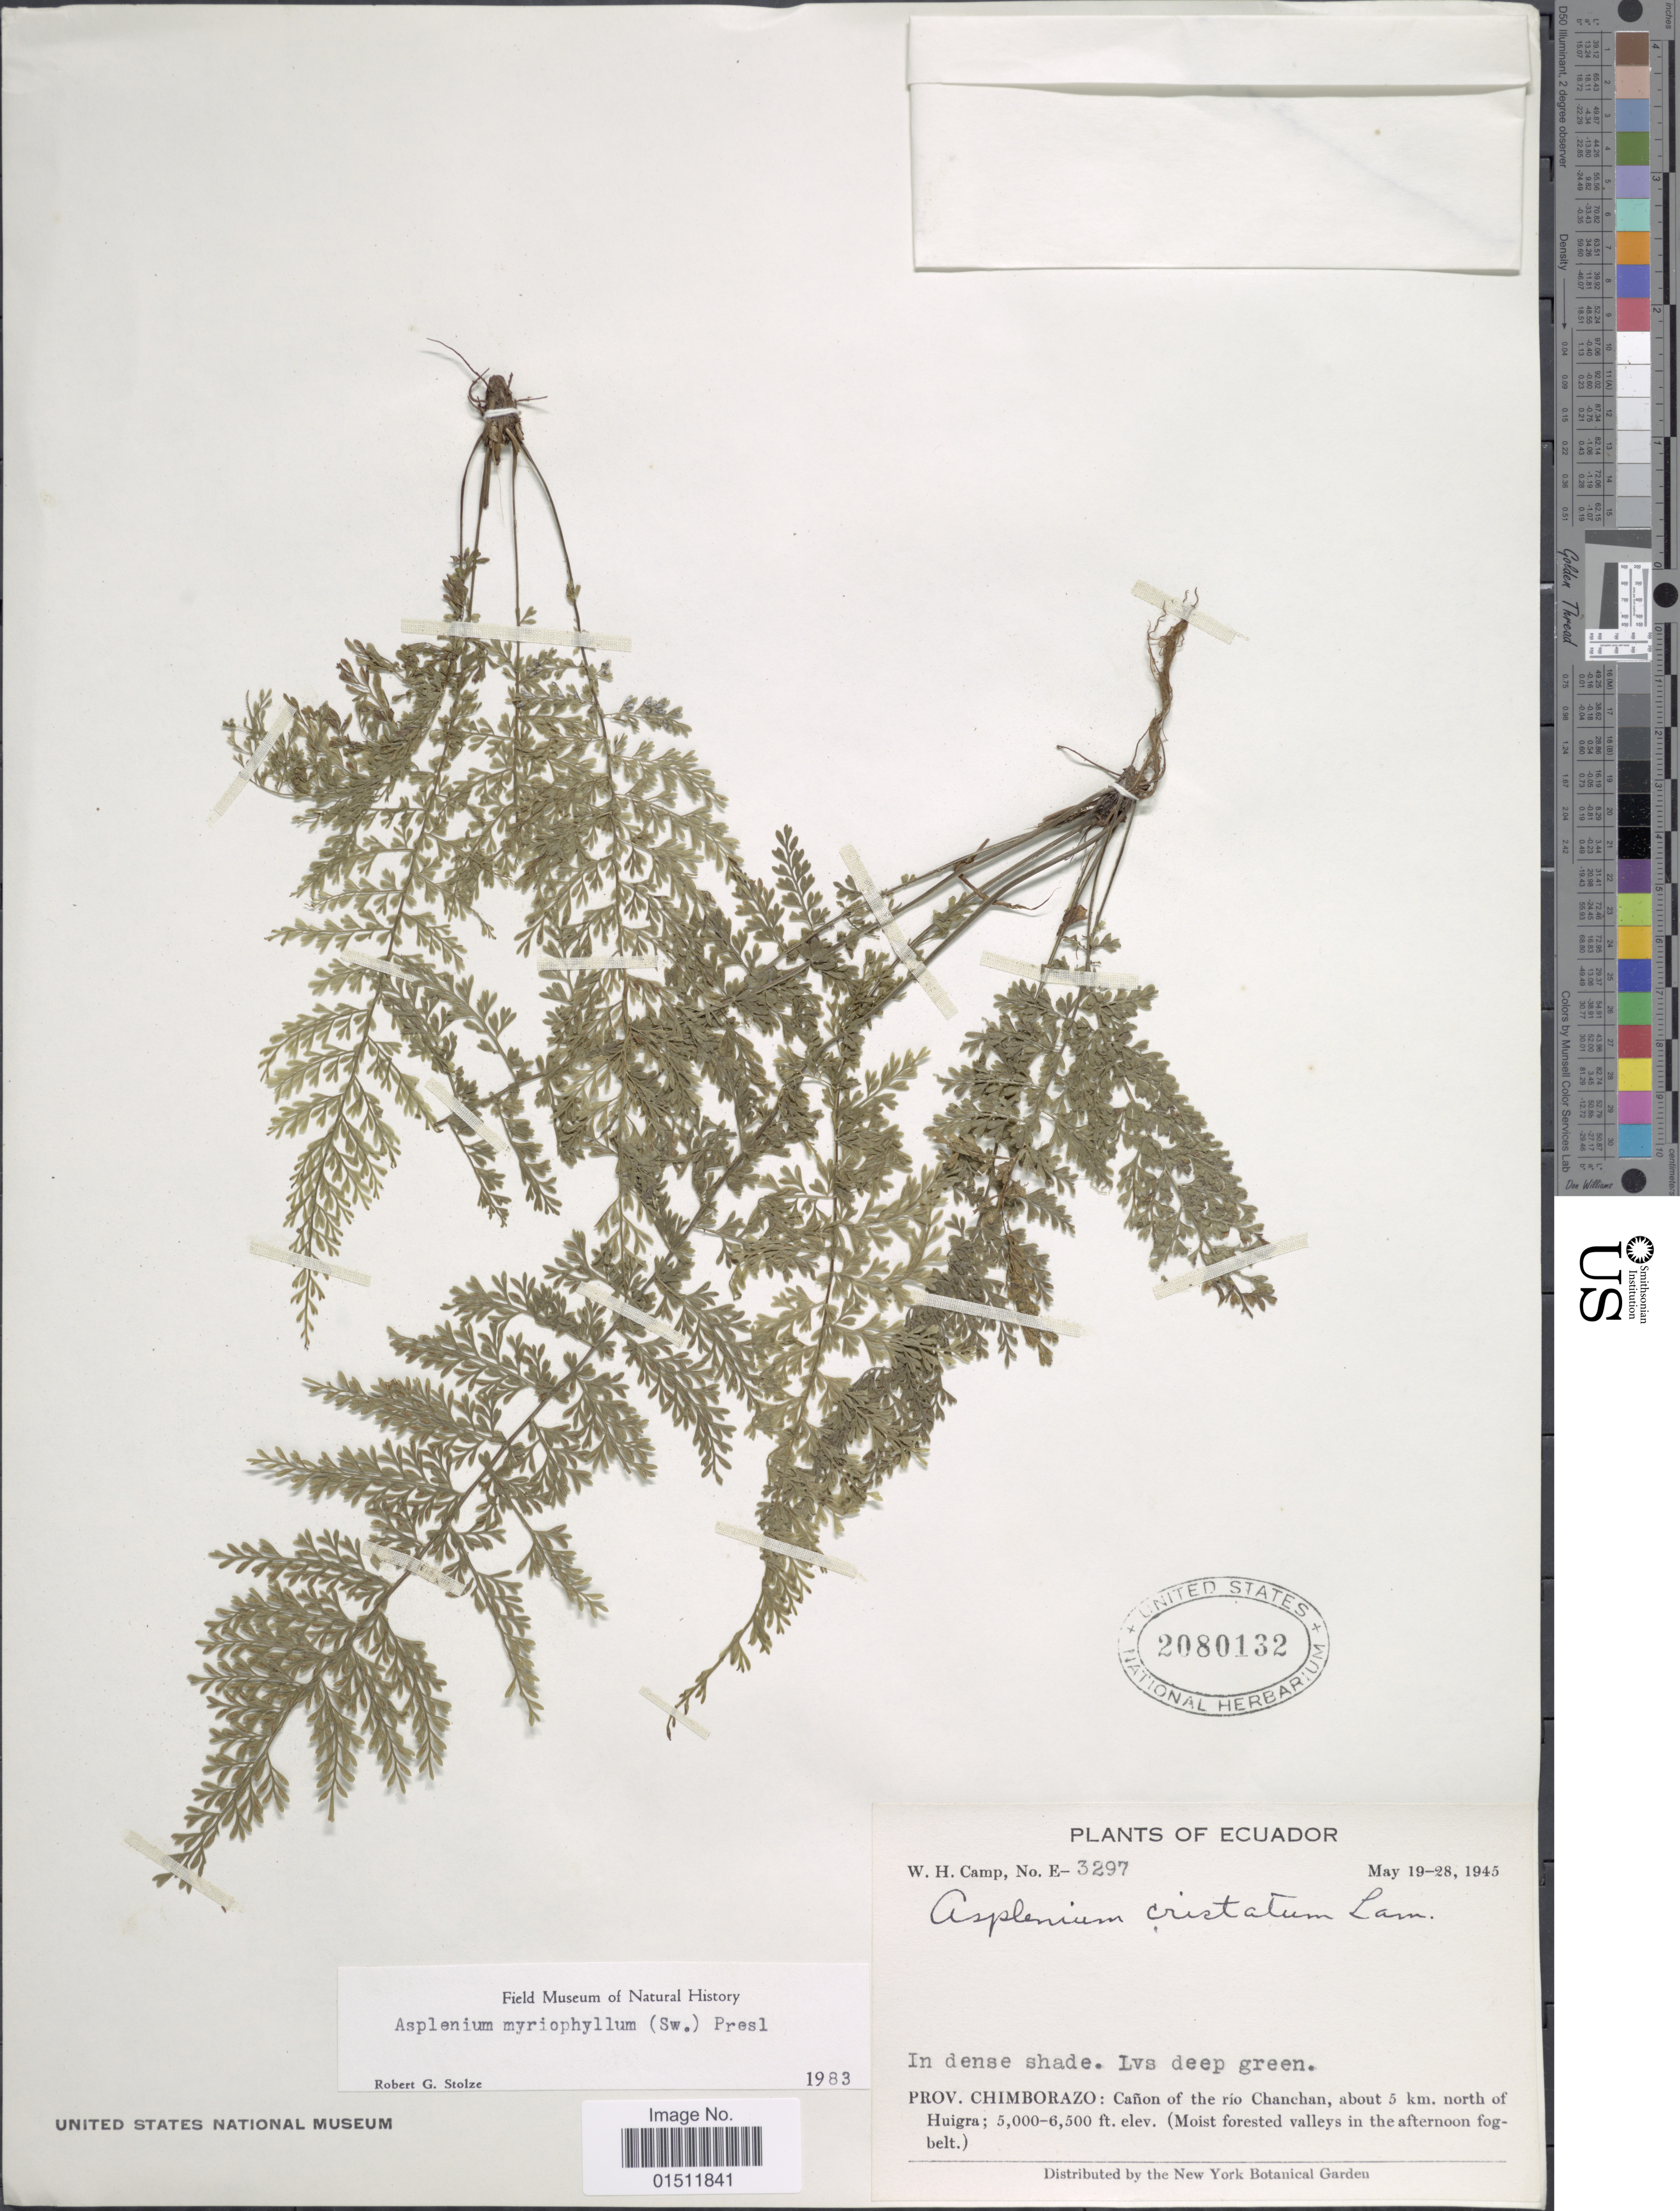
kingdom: Plantae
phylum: Tracheophyta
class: Polypodiopsida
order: Polypodiales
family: Aspleniaceae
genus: Asplenium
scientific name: Asplenium myriophyllum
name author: (Sw.) C. Presl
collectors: W. H. Camp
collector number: E-3297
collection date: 1945-05-19/1945-05-28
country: Ecuador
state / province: Chimborazo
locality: Canon of the rio Chanchan, about 5 km north of Huigra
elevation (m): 1524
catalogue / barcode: US 2080132